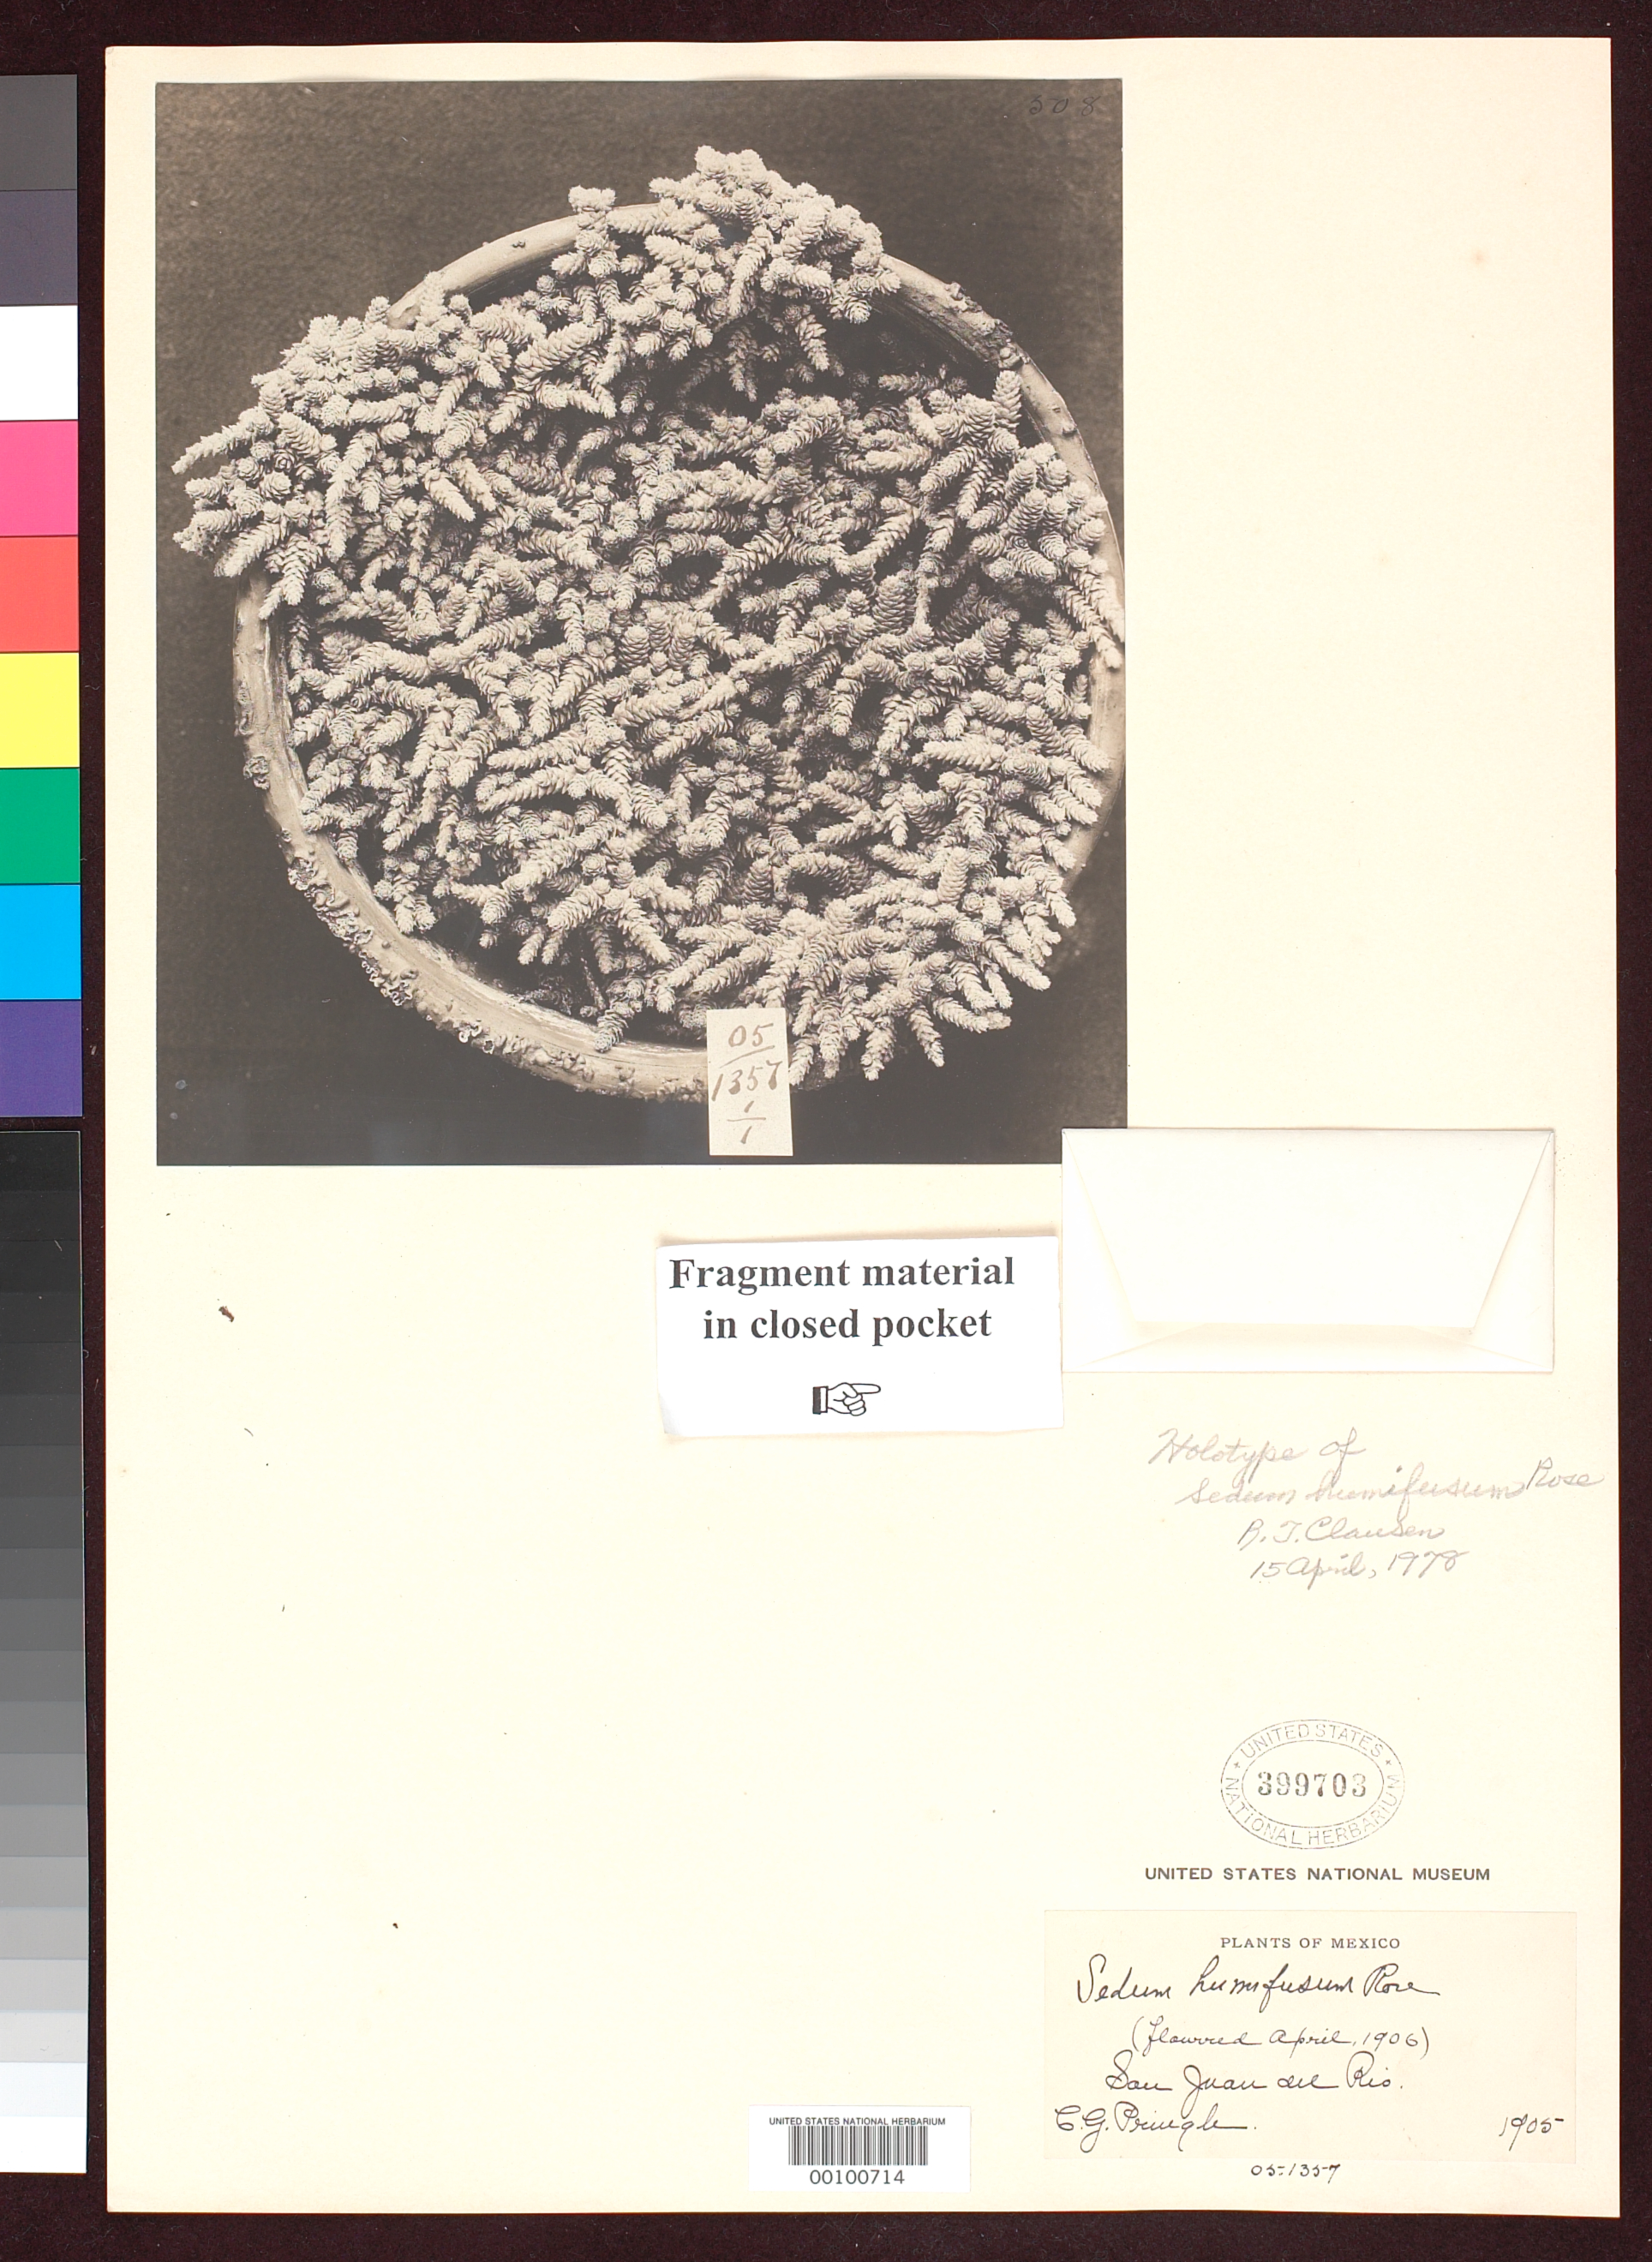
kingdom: Plantae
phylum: Tracheophyta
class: Magnoliopsida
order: Saxifragales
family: Crassulaceae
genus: Sedum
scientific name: Sedum humifusum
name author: Rose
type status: Holotype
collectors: C. G. Pringle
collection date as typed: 1905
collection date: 1905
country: Mexico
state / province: Querétaro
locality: Near San Juan del Rio.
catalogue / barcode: US 399703